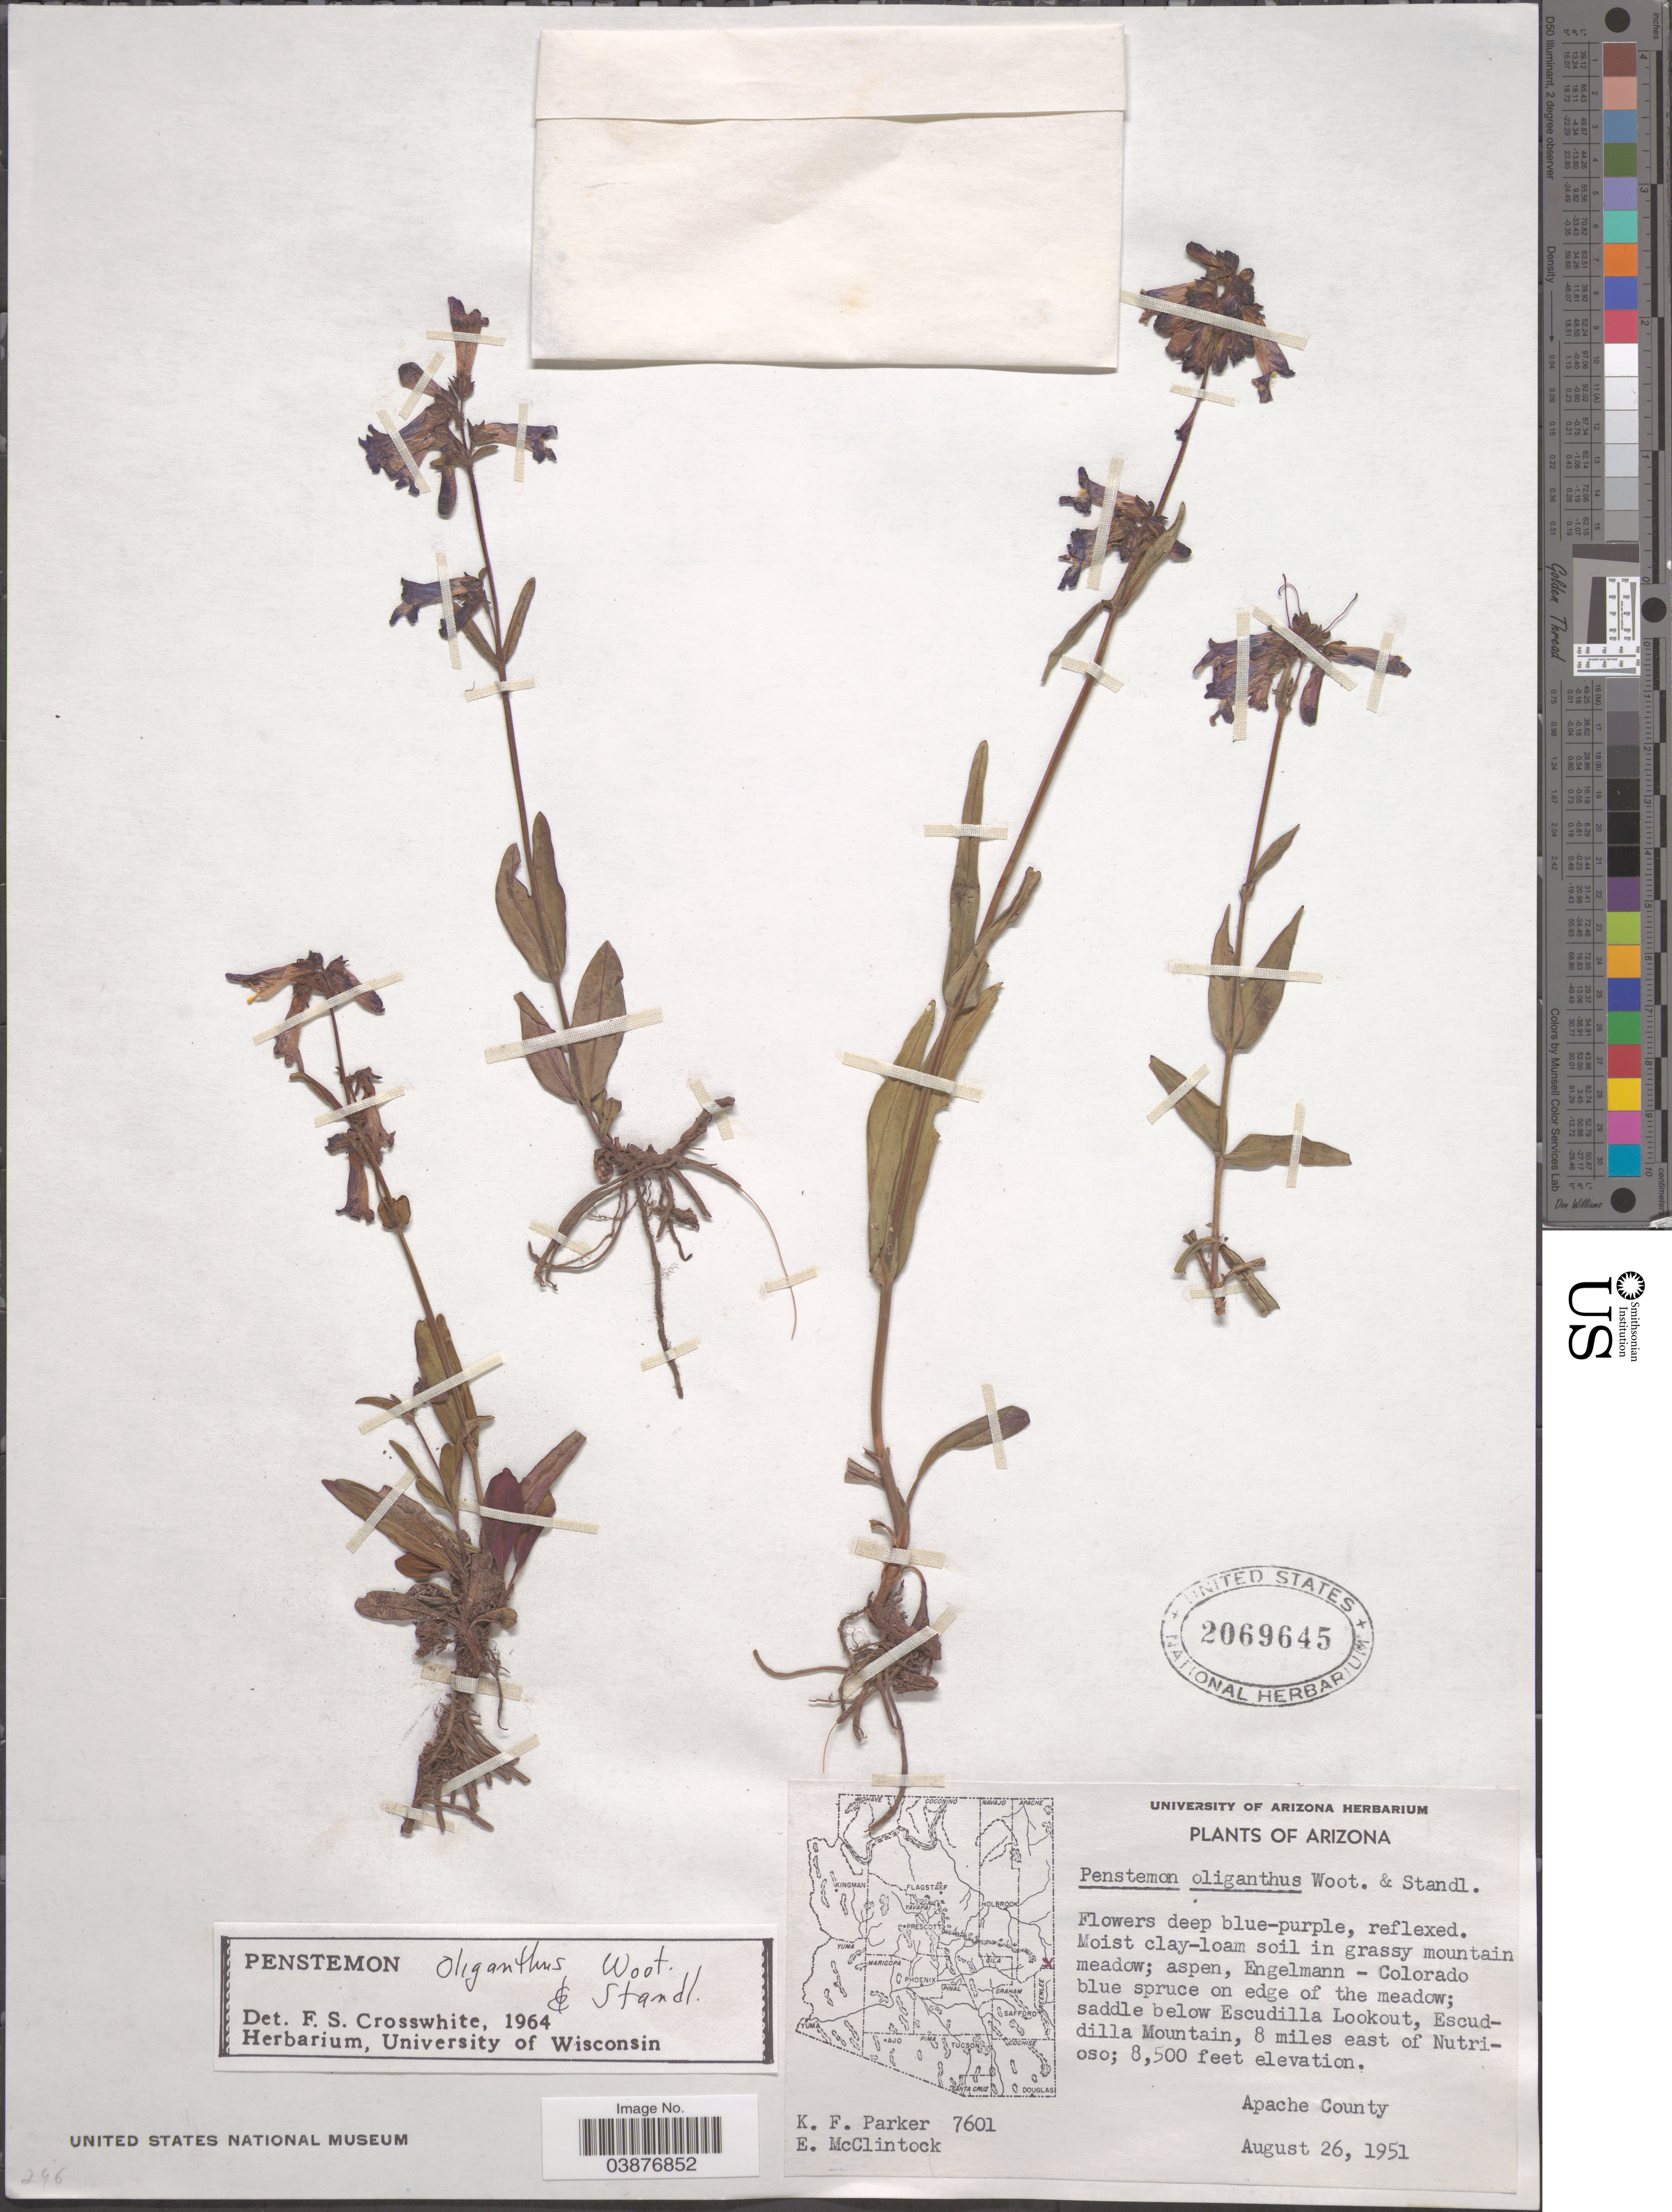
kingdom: Plantae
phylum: Tracheophyta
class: Magnoliopsida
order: Lamiales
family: Plantaginaceae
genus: Penstemon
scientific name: Penstemon oliganthus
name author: Wooton & Standl.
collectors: K. F. Parker & E. McClintock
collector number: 7601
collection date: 1951-08-26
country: United States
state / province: Arizona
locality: Moist clay-loam soil in grassy mountain meadow, aspen, Engelmann - Colorado blue spruce on edge of the meadow; saddle below Escudilla Lookout, Escudilla Mountain, 8 miles east of Nutrioso. Apache County.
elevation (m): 2591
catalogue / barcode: US 2069645